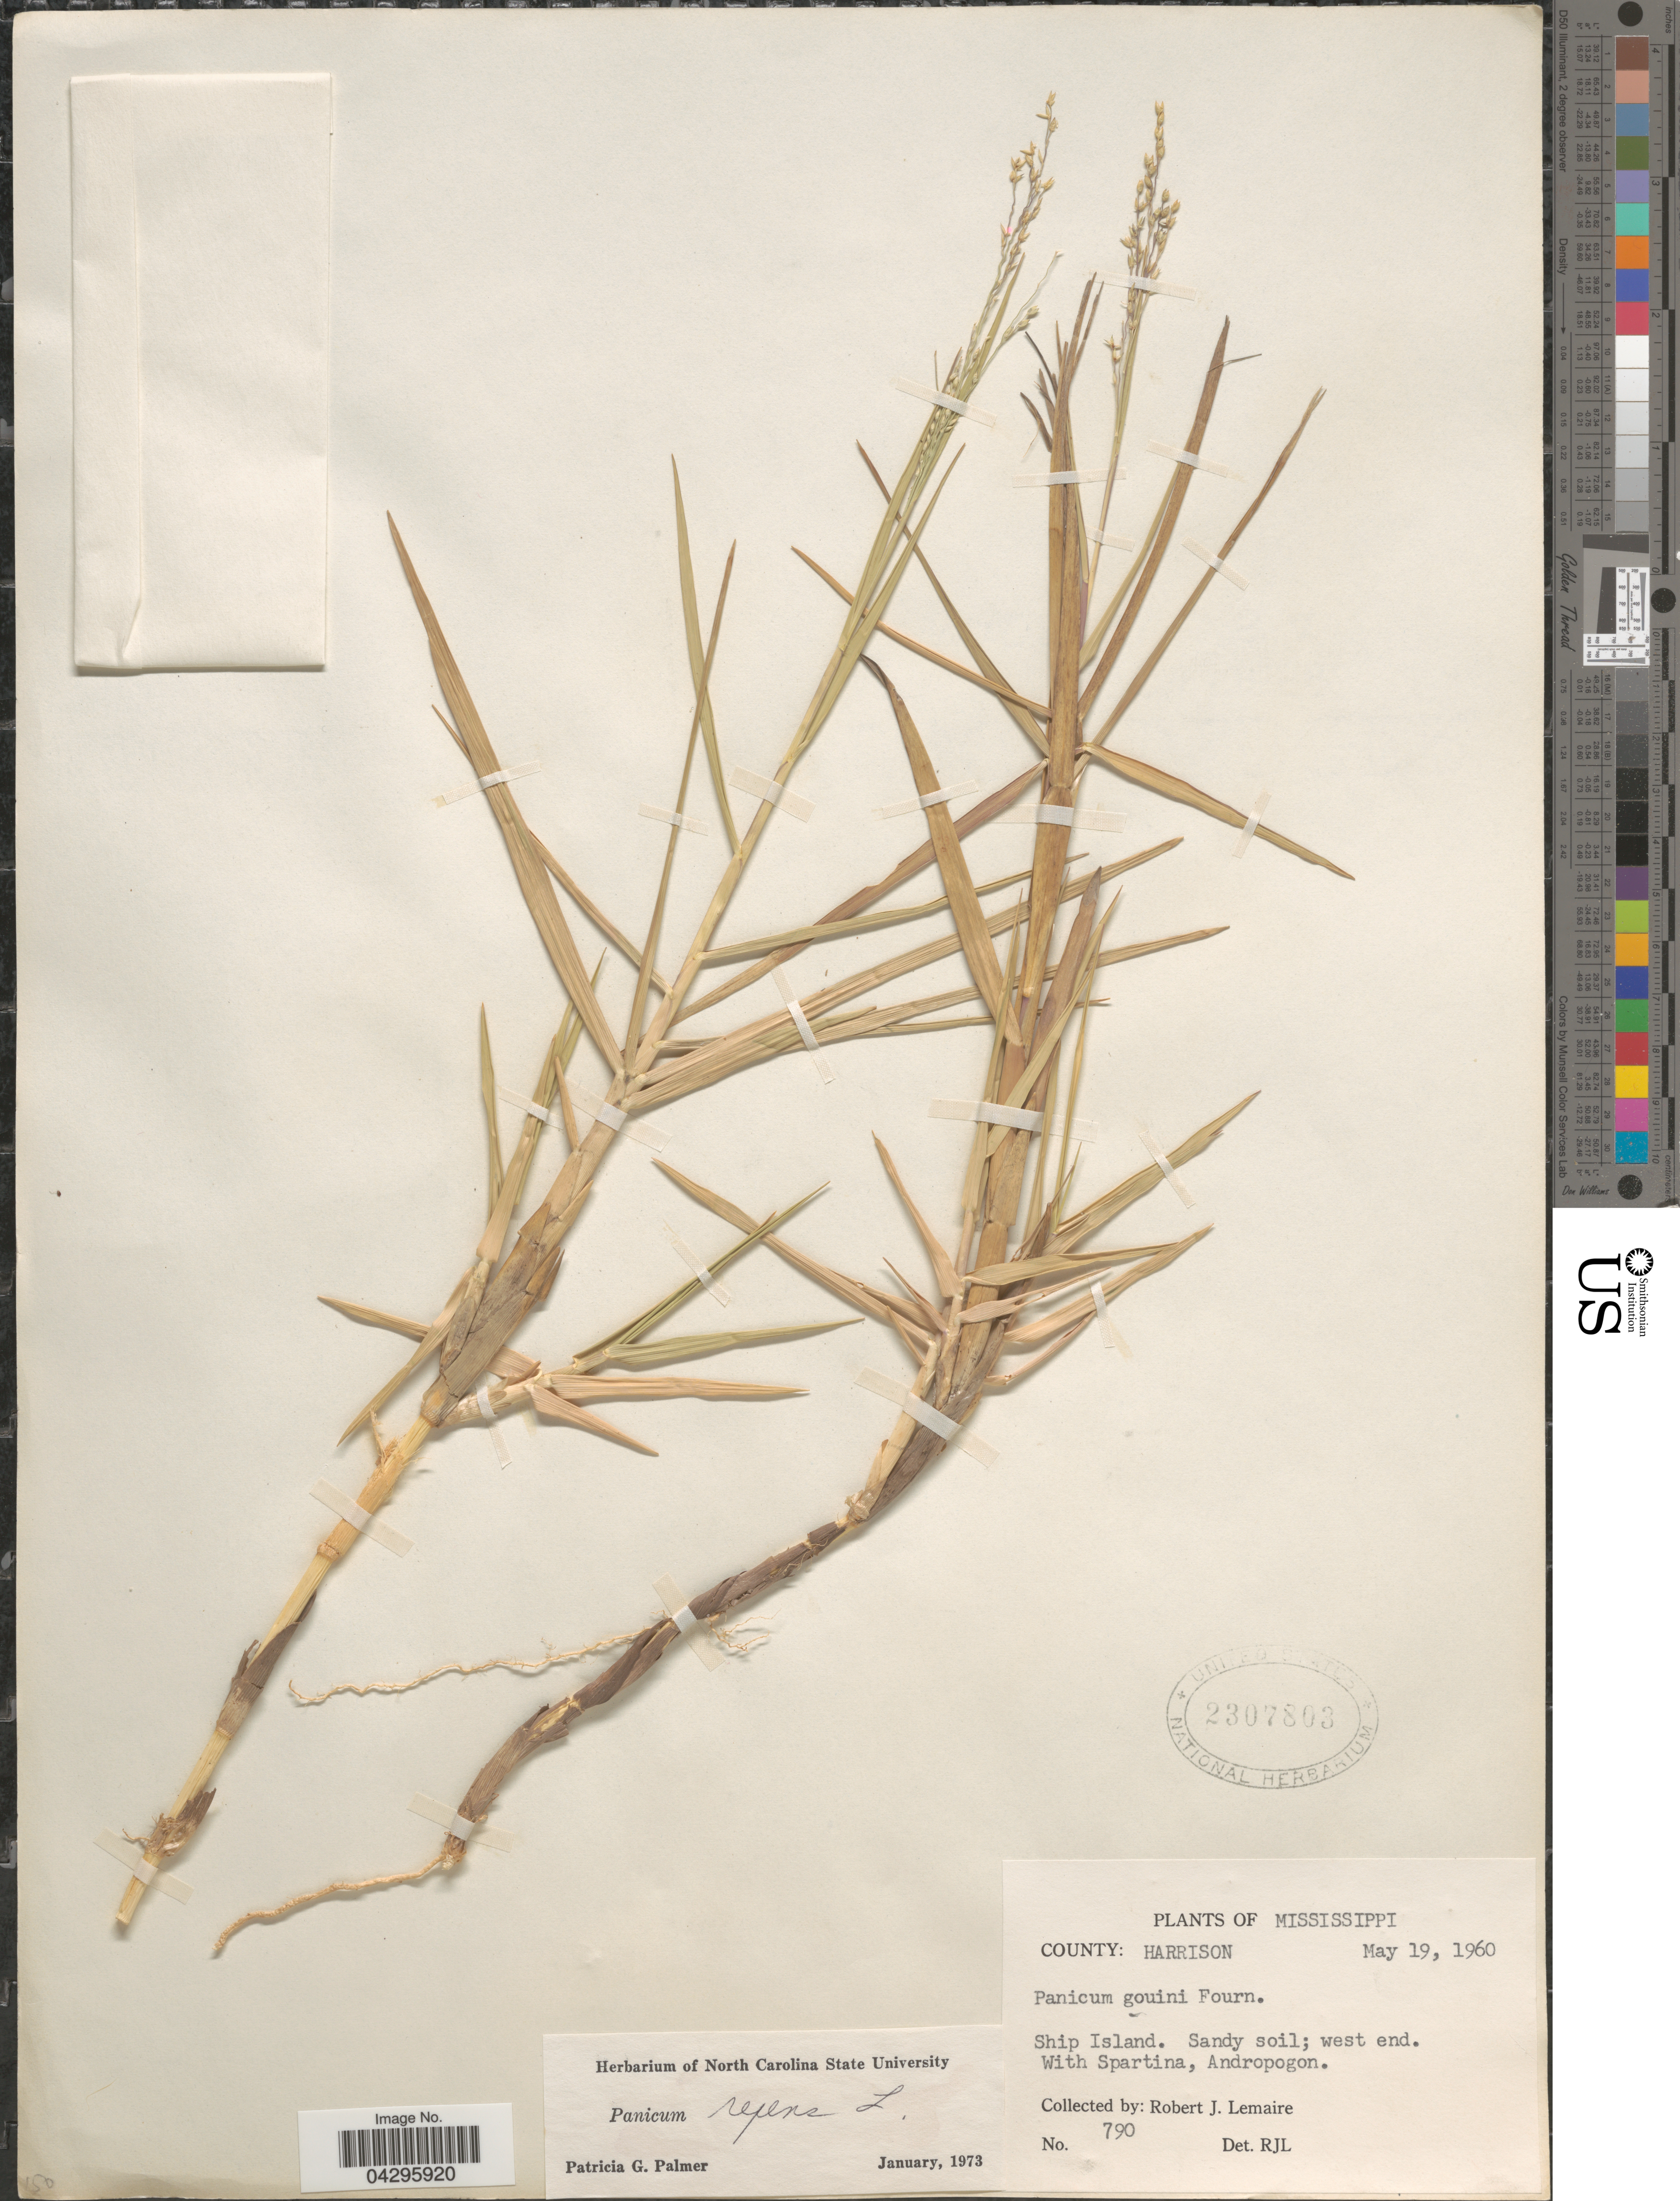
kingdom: Plantae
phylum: Tracheophyta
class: Liliopsida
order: Poales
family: Poaceae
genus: Panicum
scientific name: Panicum repens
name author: L.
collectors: R. J. Lemaire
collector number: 790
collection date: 1960-05-19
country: United States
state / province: Mississippi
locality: County: Harrison. Ship Island. Sandy soil; west end.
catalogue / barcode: US 2307803